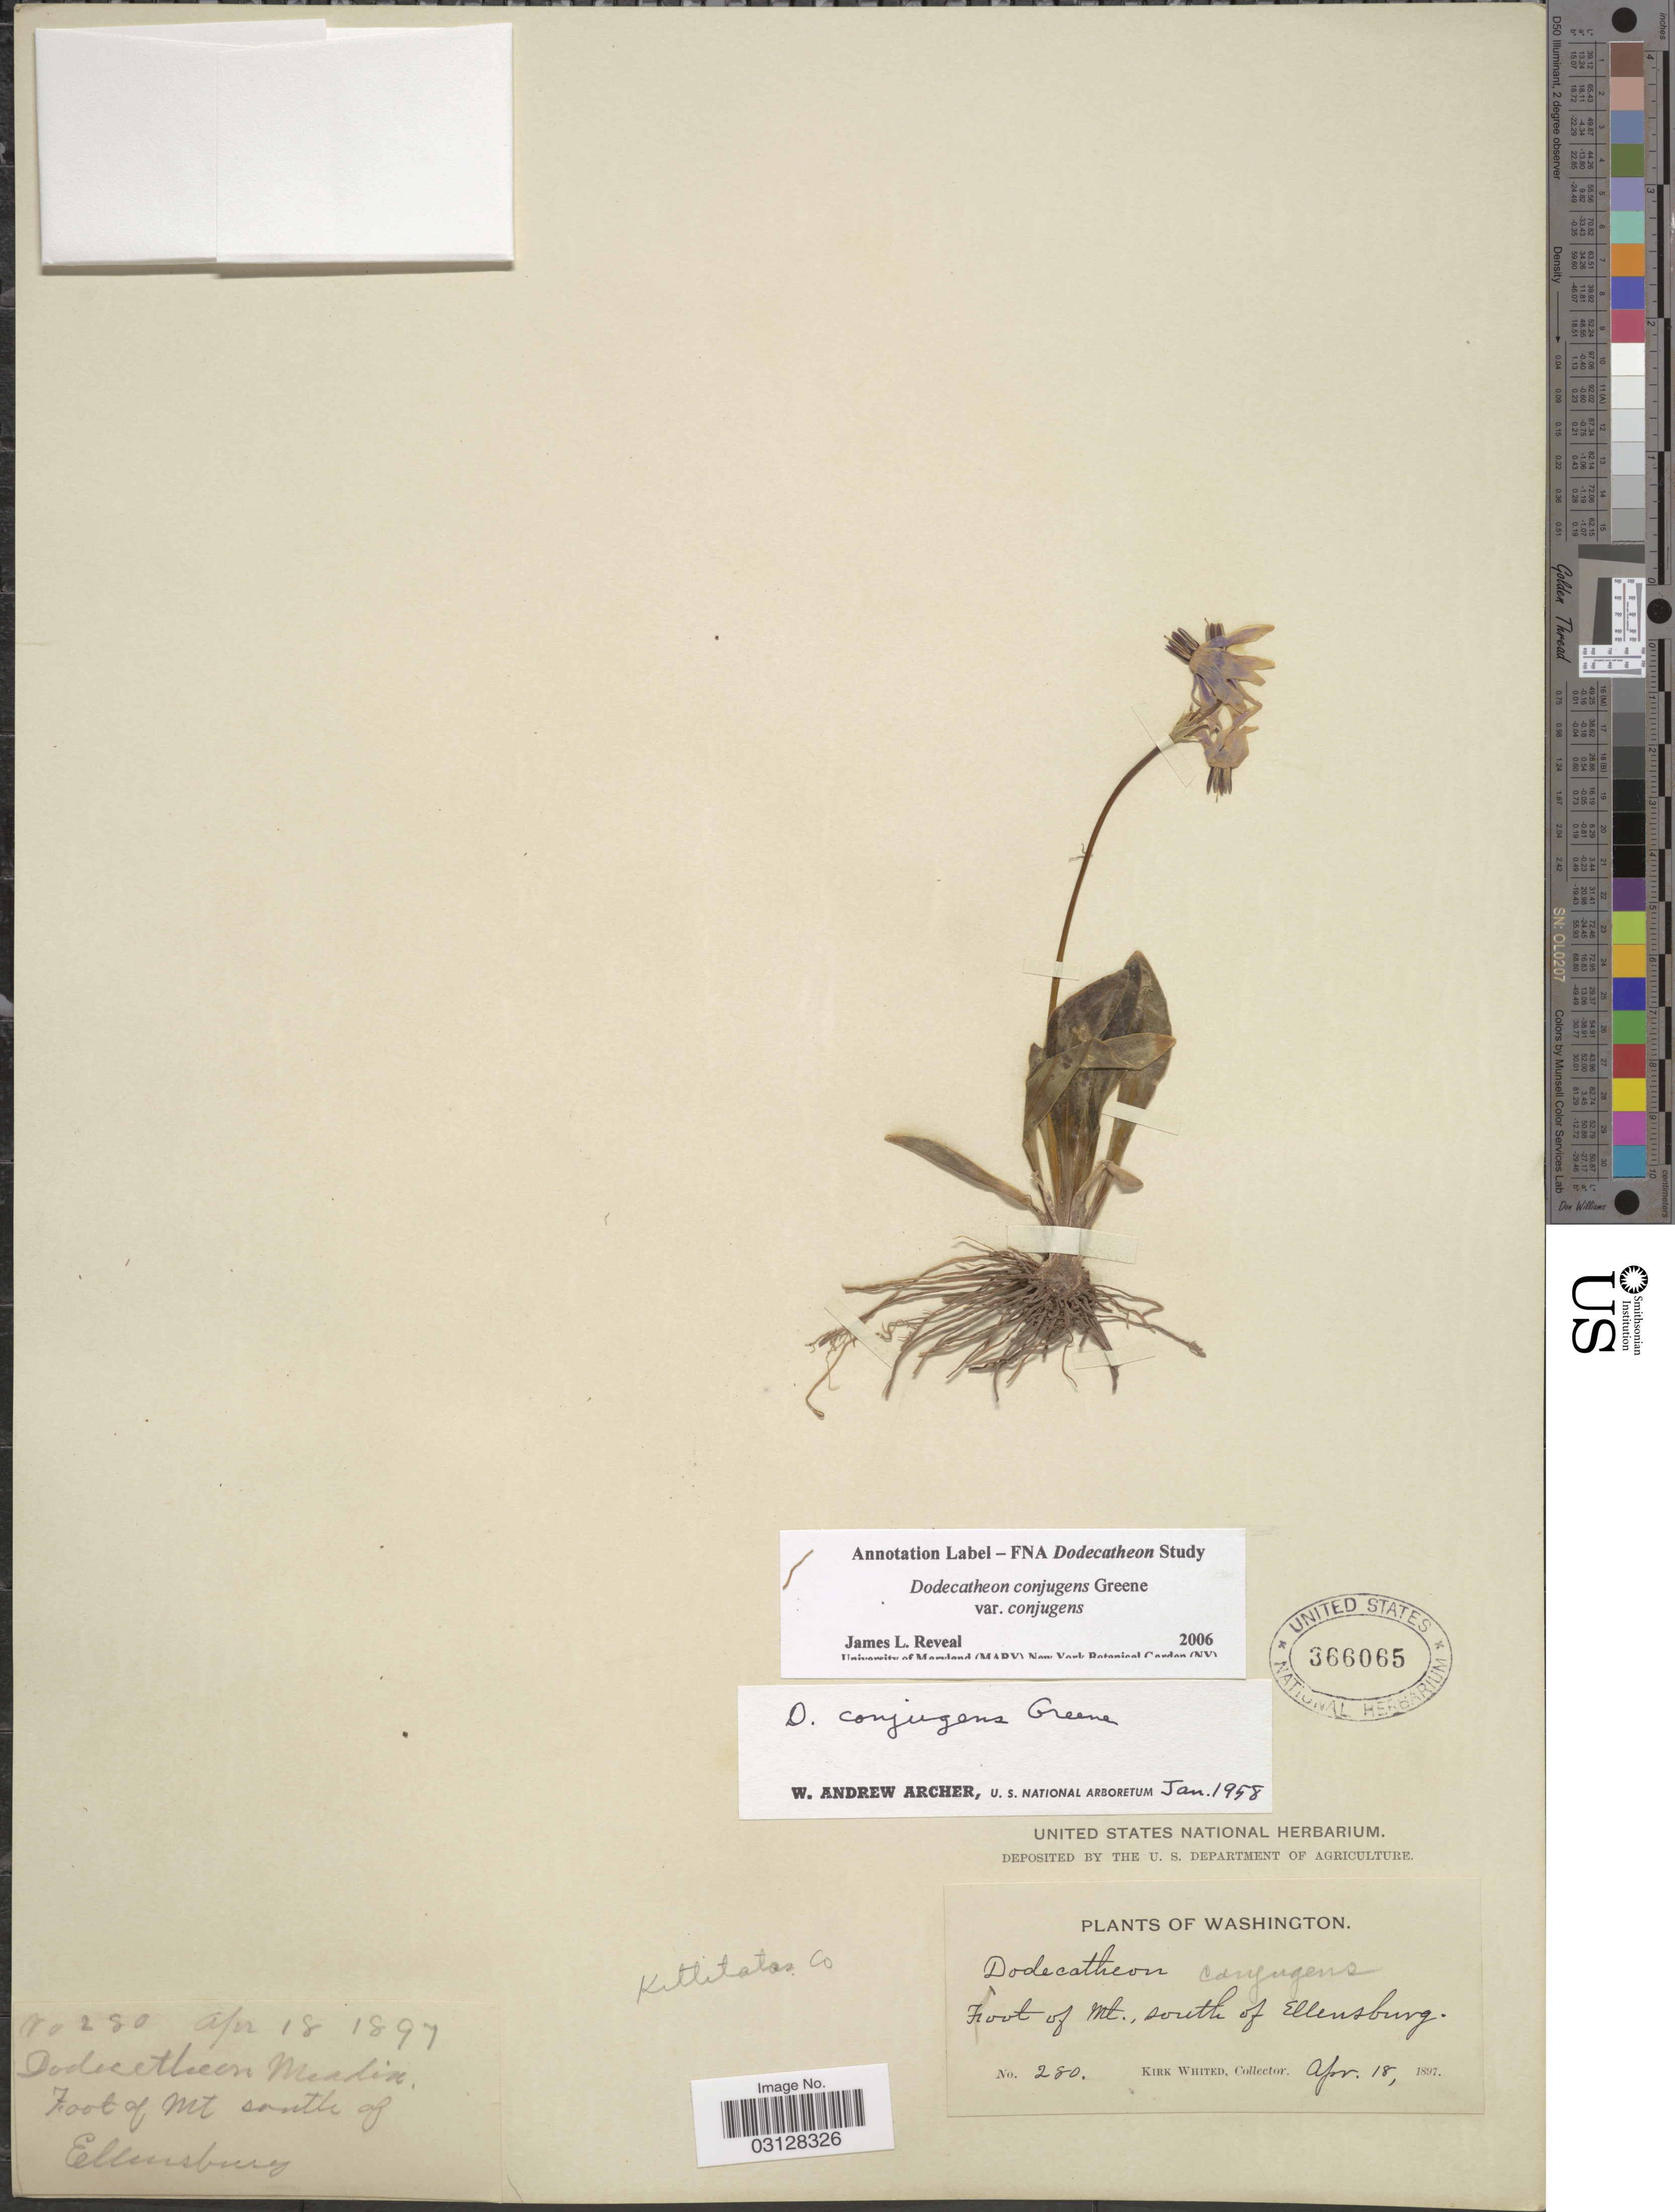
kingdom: Plantae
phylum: Tracheophyta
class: Magnoliopsida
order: Ericales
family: Primulaceae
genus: Dodecatheon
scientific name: Dodecatheon conjugens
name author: Greene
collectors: K. Whited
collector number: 280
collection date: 1897-04-18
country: United States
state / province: Washington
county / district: Kittitas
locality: Kittitatas Co. Foot of Mt. south of Ellensburg.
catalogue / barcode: US 366065